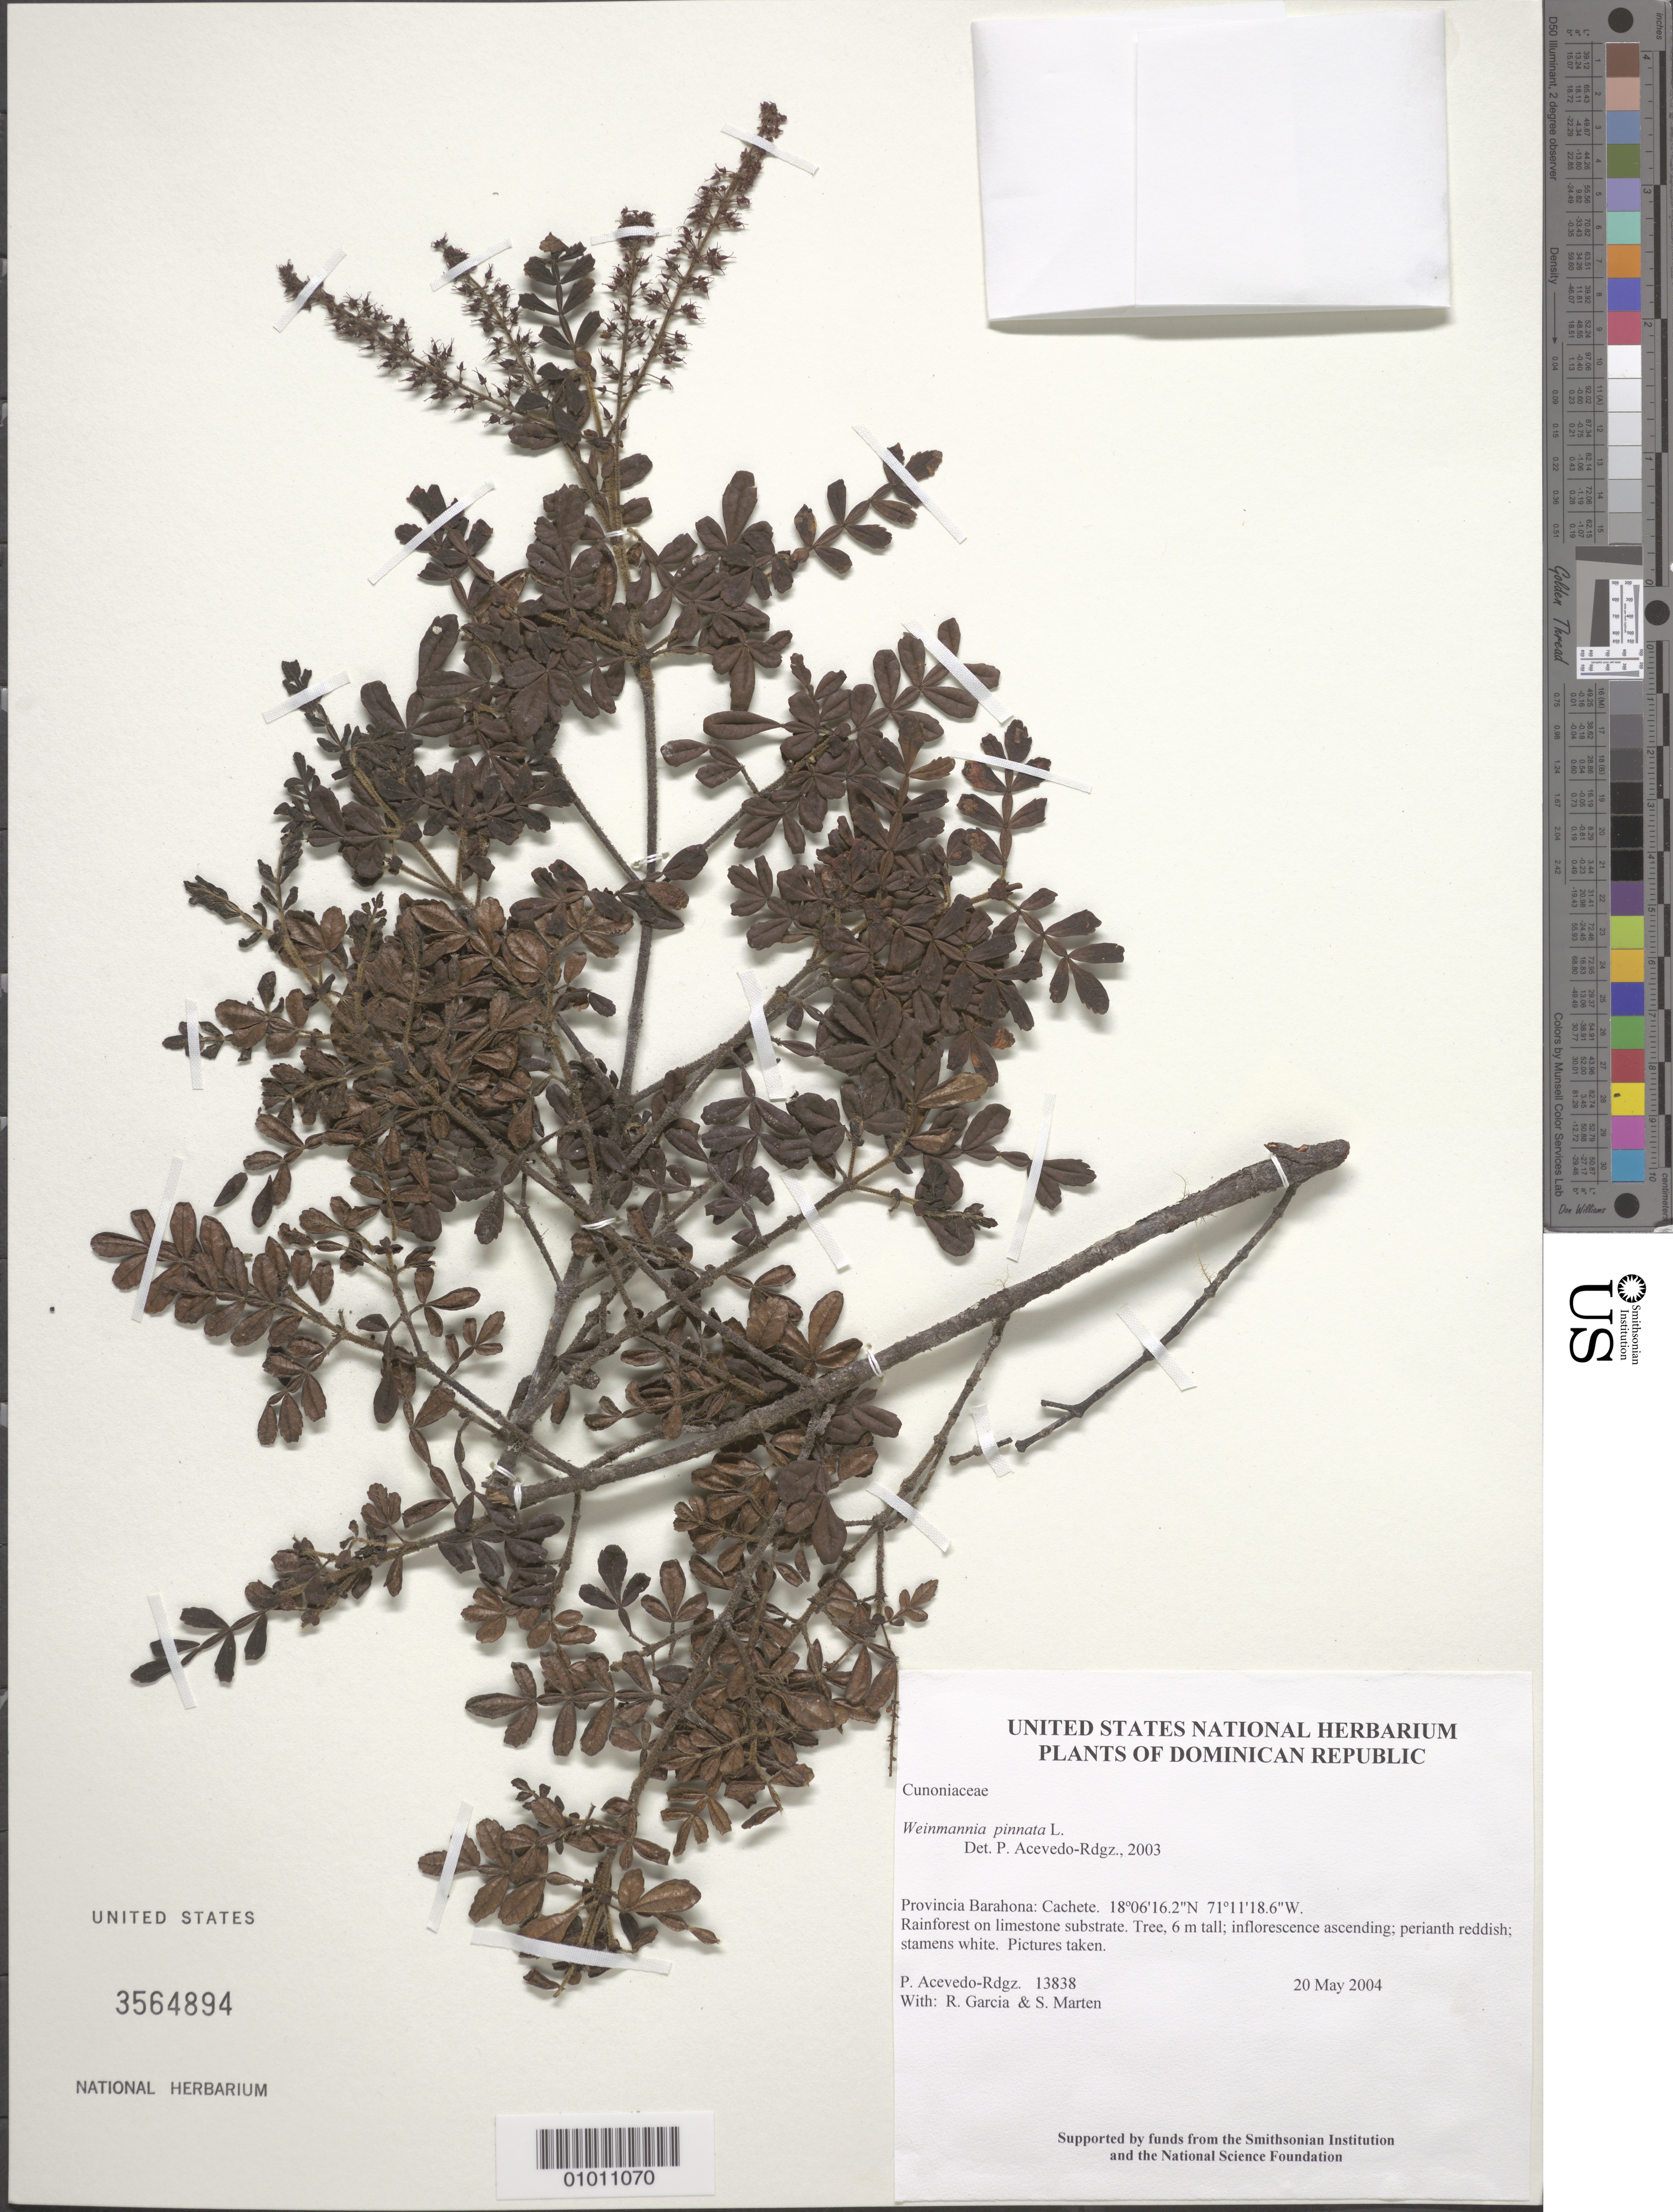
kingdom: Plantae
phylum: Tracheophyta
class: Magnoliopsida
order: Oxalidales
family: Cunoniaceae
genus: Weinmannia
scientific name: Weinmannia pinnata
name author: L.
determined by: Acevedo-Rodríguez, P., (BOT), Smithsonian Institution - National Museum of Natural History (UNITED STATES)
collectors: P. Acevedo-Rodr., R. G. García & S. Marten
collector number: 13838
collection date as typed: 20 May 2004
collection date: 2004-05-20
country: Dominican Republic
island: Hispaniola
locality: Provincia Barahona: Cachete.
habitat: Rainforest on limestone substrate.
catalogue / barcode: US 3564894